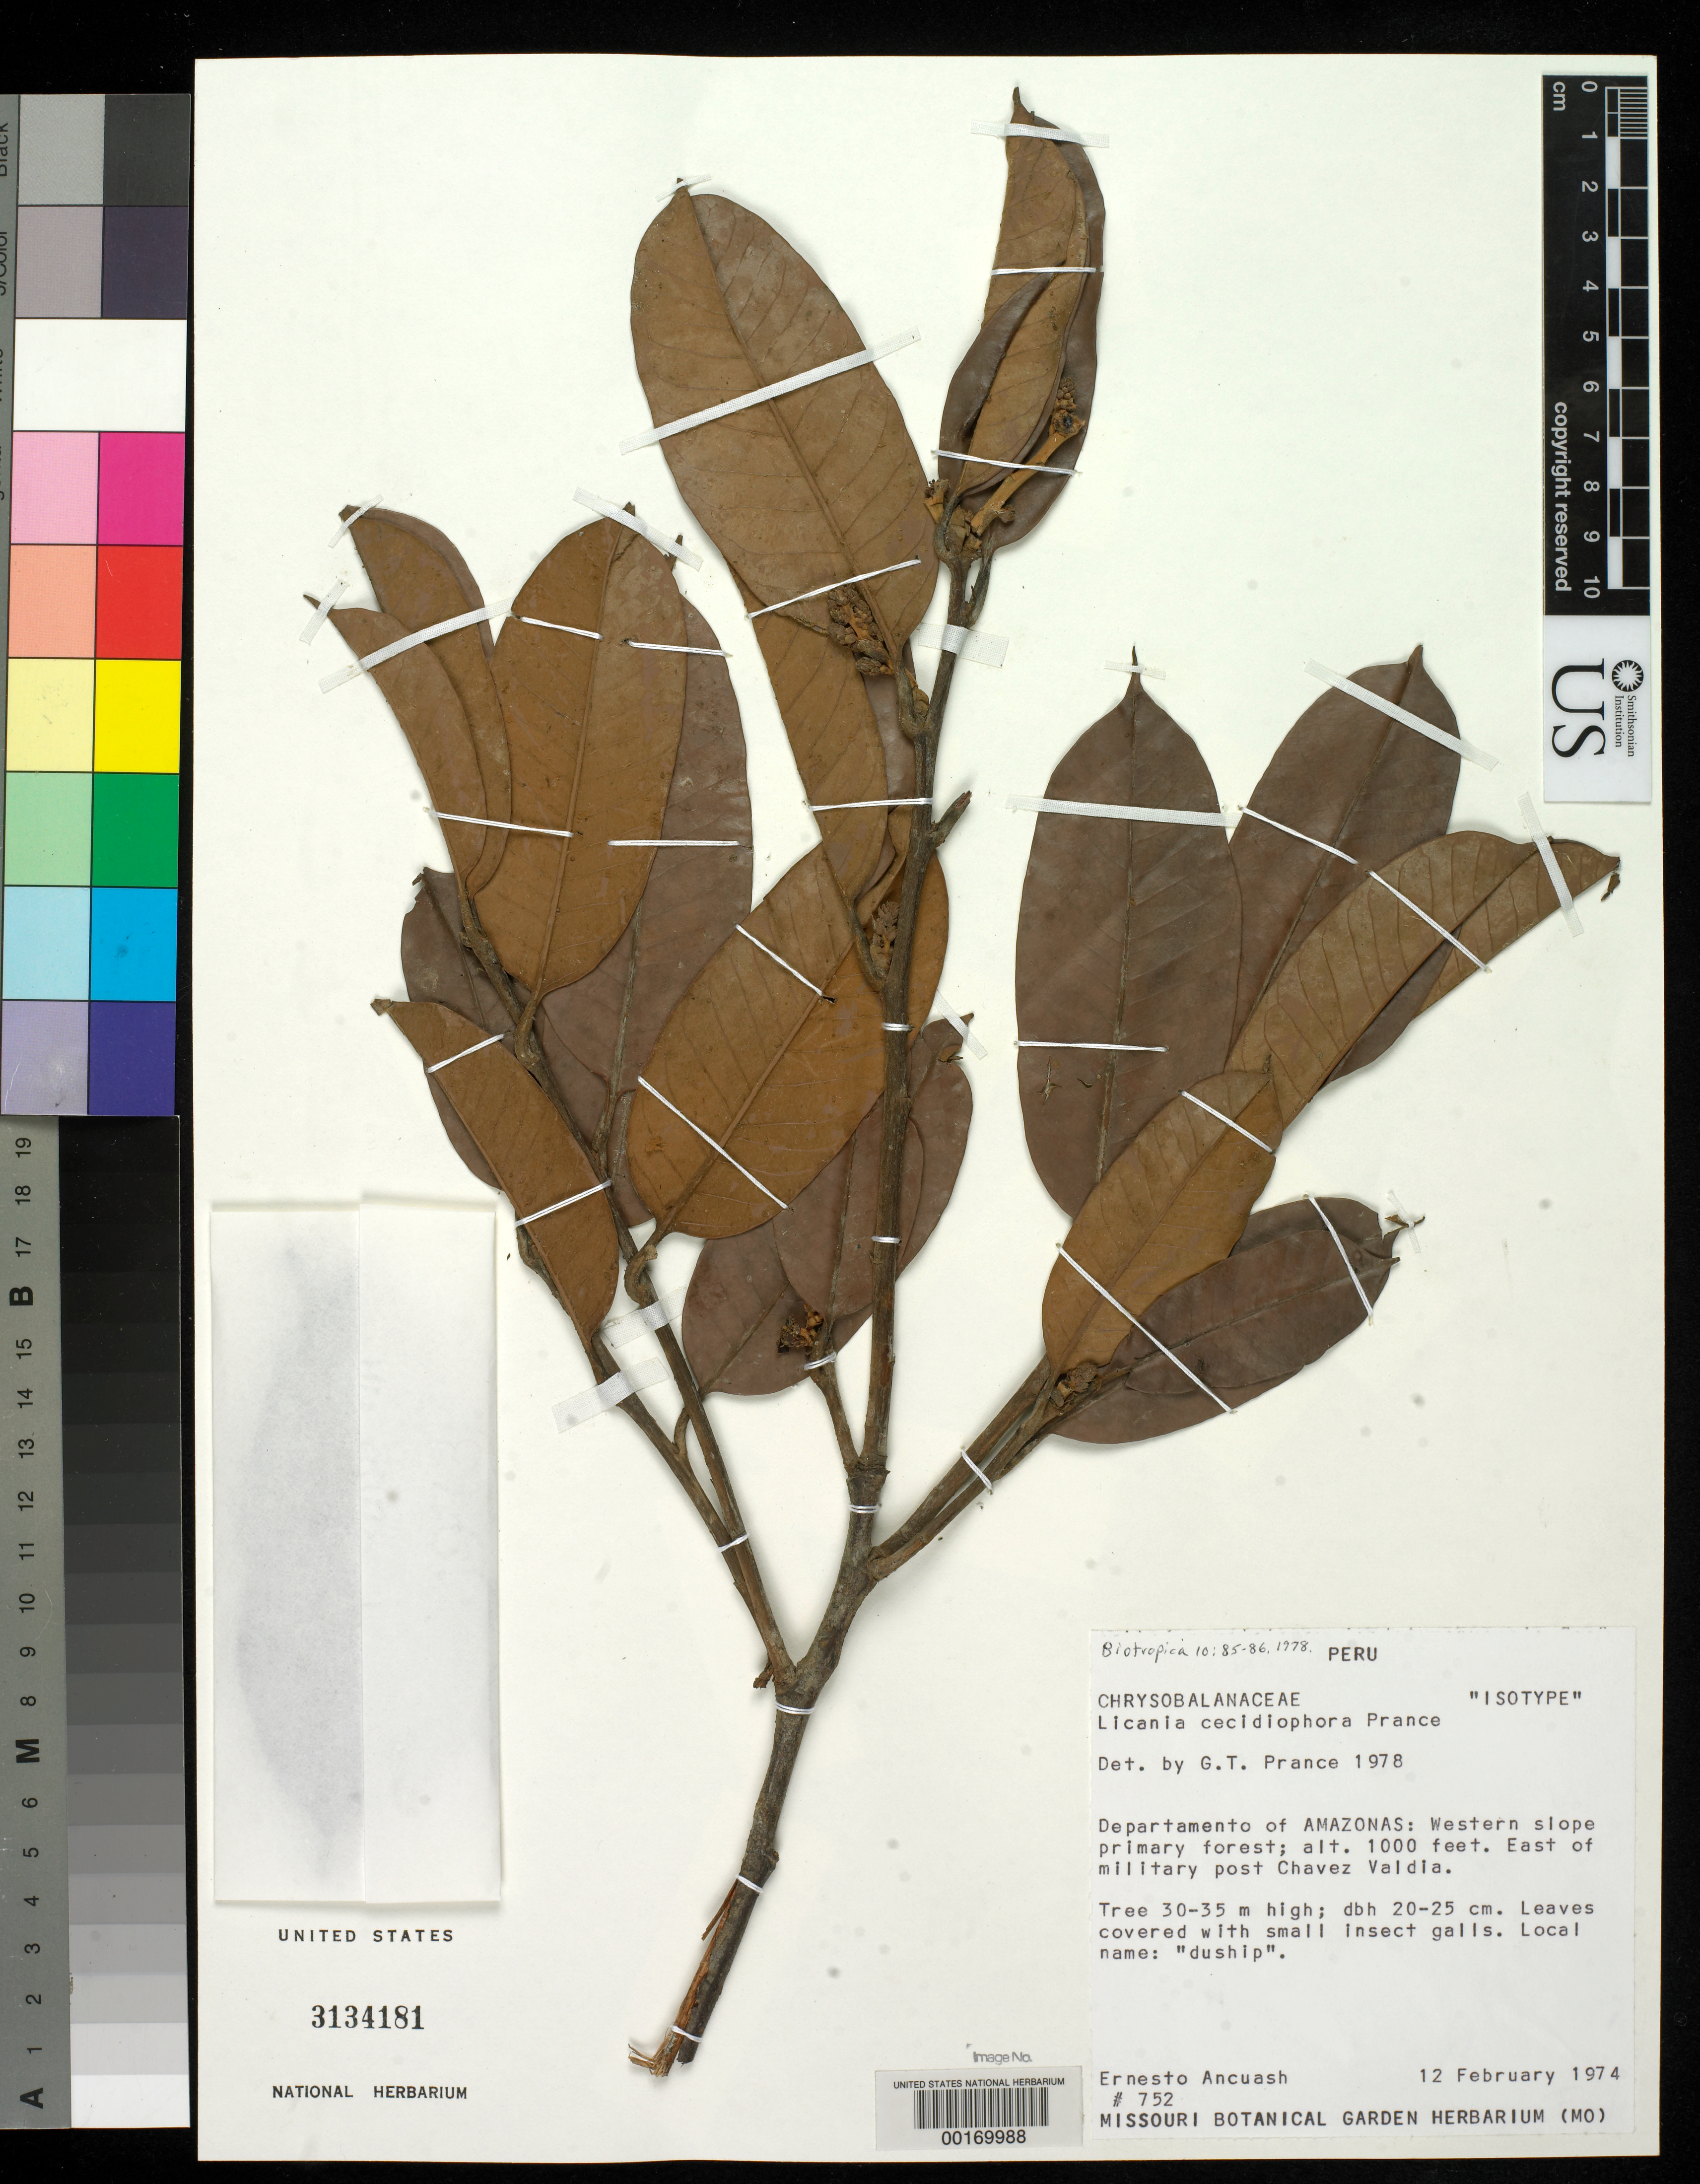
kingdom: Plantae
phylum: Tracheophyta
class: Magnoliopsida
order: Malpighiales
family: Chrysobalanaceae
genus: Licania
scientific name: Licania cecidiophora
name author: Prance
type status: Isotype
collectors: E. Ancuash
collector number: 752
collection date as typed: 12 Feb 1974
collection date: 1974-02-12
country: Peru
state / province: Amazonas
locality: E slope of military post Chávez Valdivia, western slope of primary forest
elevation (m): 305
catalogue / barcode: US 3134181